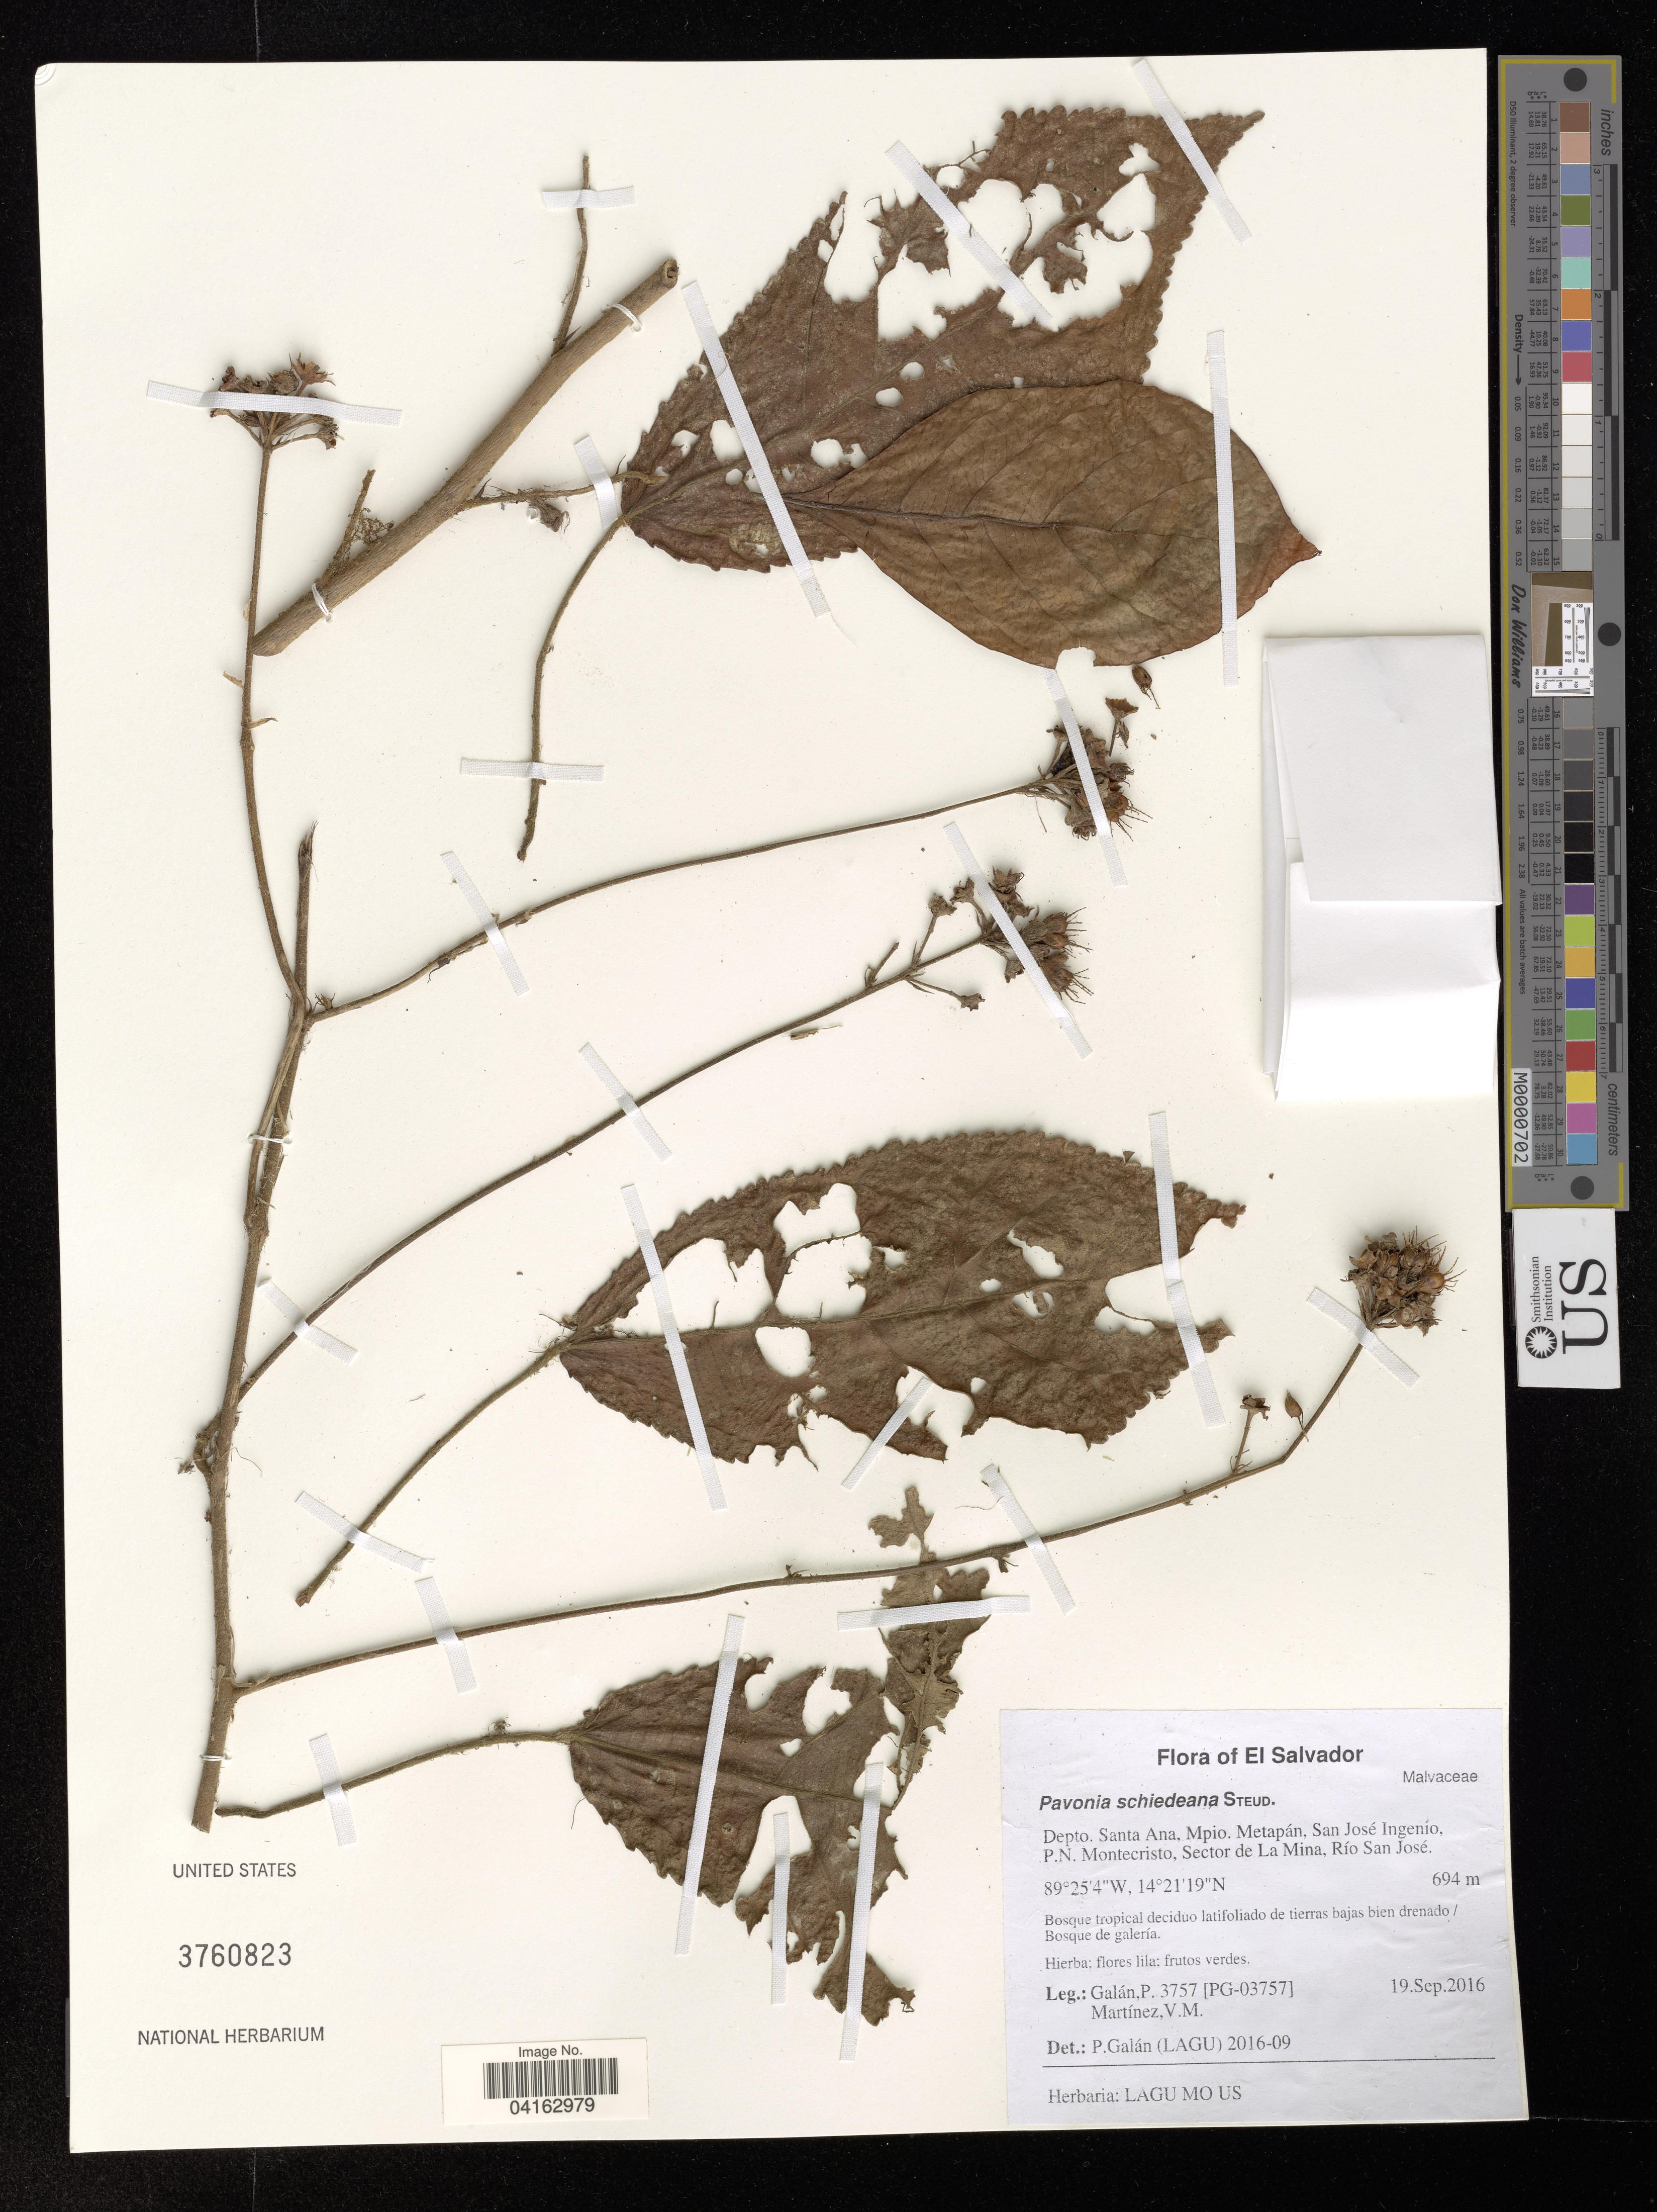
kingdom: Plantae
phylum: Tracheophyta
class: Magnoliopsida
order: Malvales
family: Malvaceae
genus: Pavonia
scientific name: Pavonia schiedeana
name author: Steud.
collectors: P. Galan & V. M. Martínez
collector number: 3757 / [PG-03757]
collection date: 2016-09-19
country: El Salvador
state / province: Santa Ana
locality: Depto. Santa Ana, Mpio. Metapán, San José Ingenío, P.N. Montecristo, Sector de La Mina, Río San José.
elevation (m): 694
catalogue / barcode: US 3760823